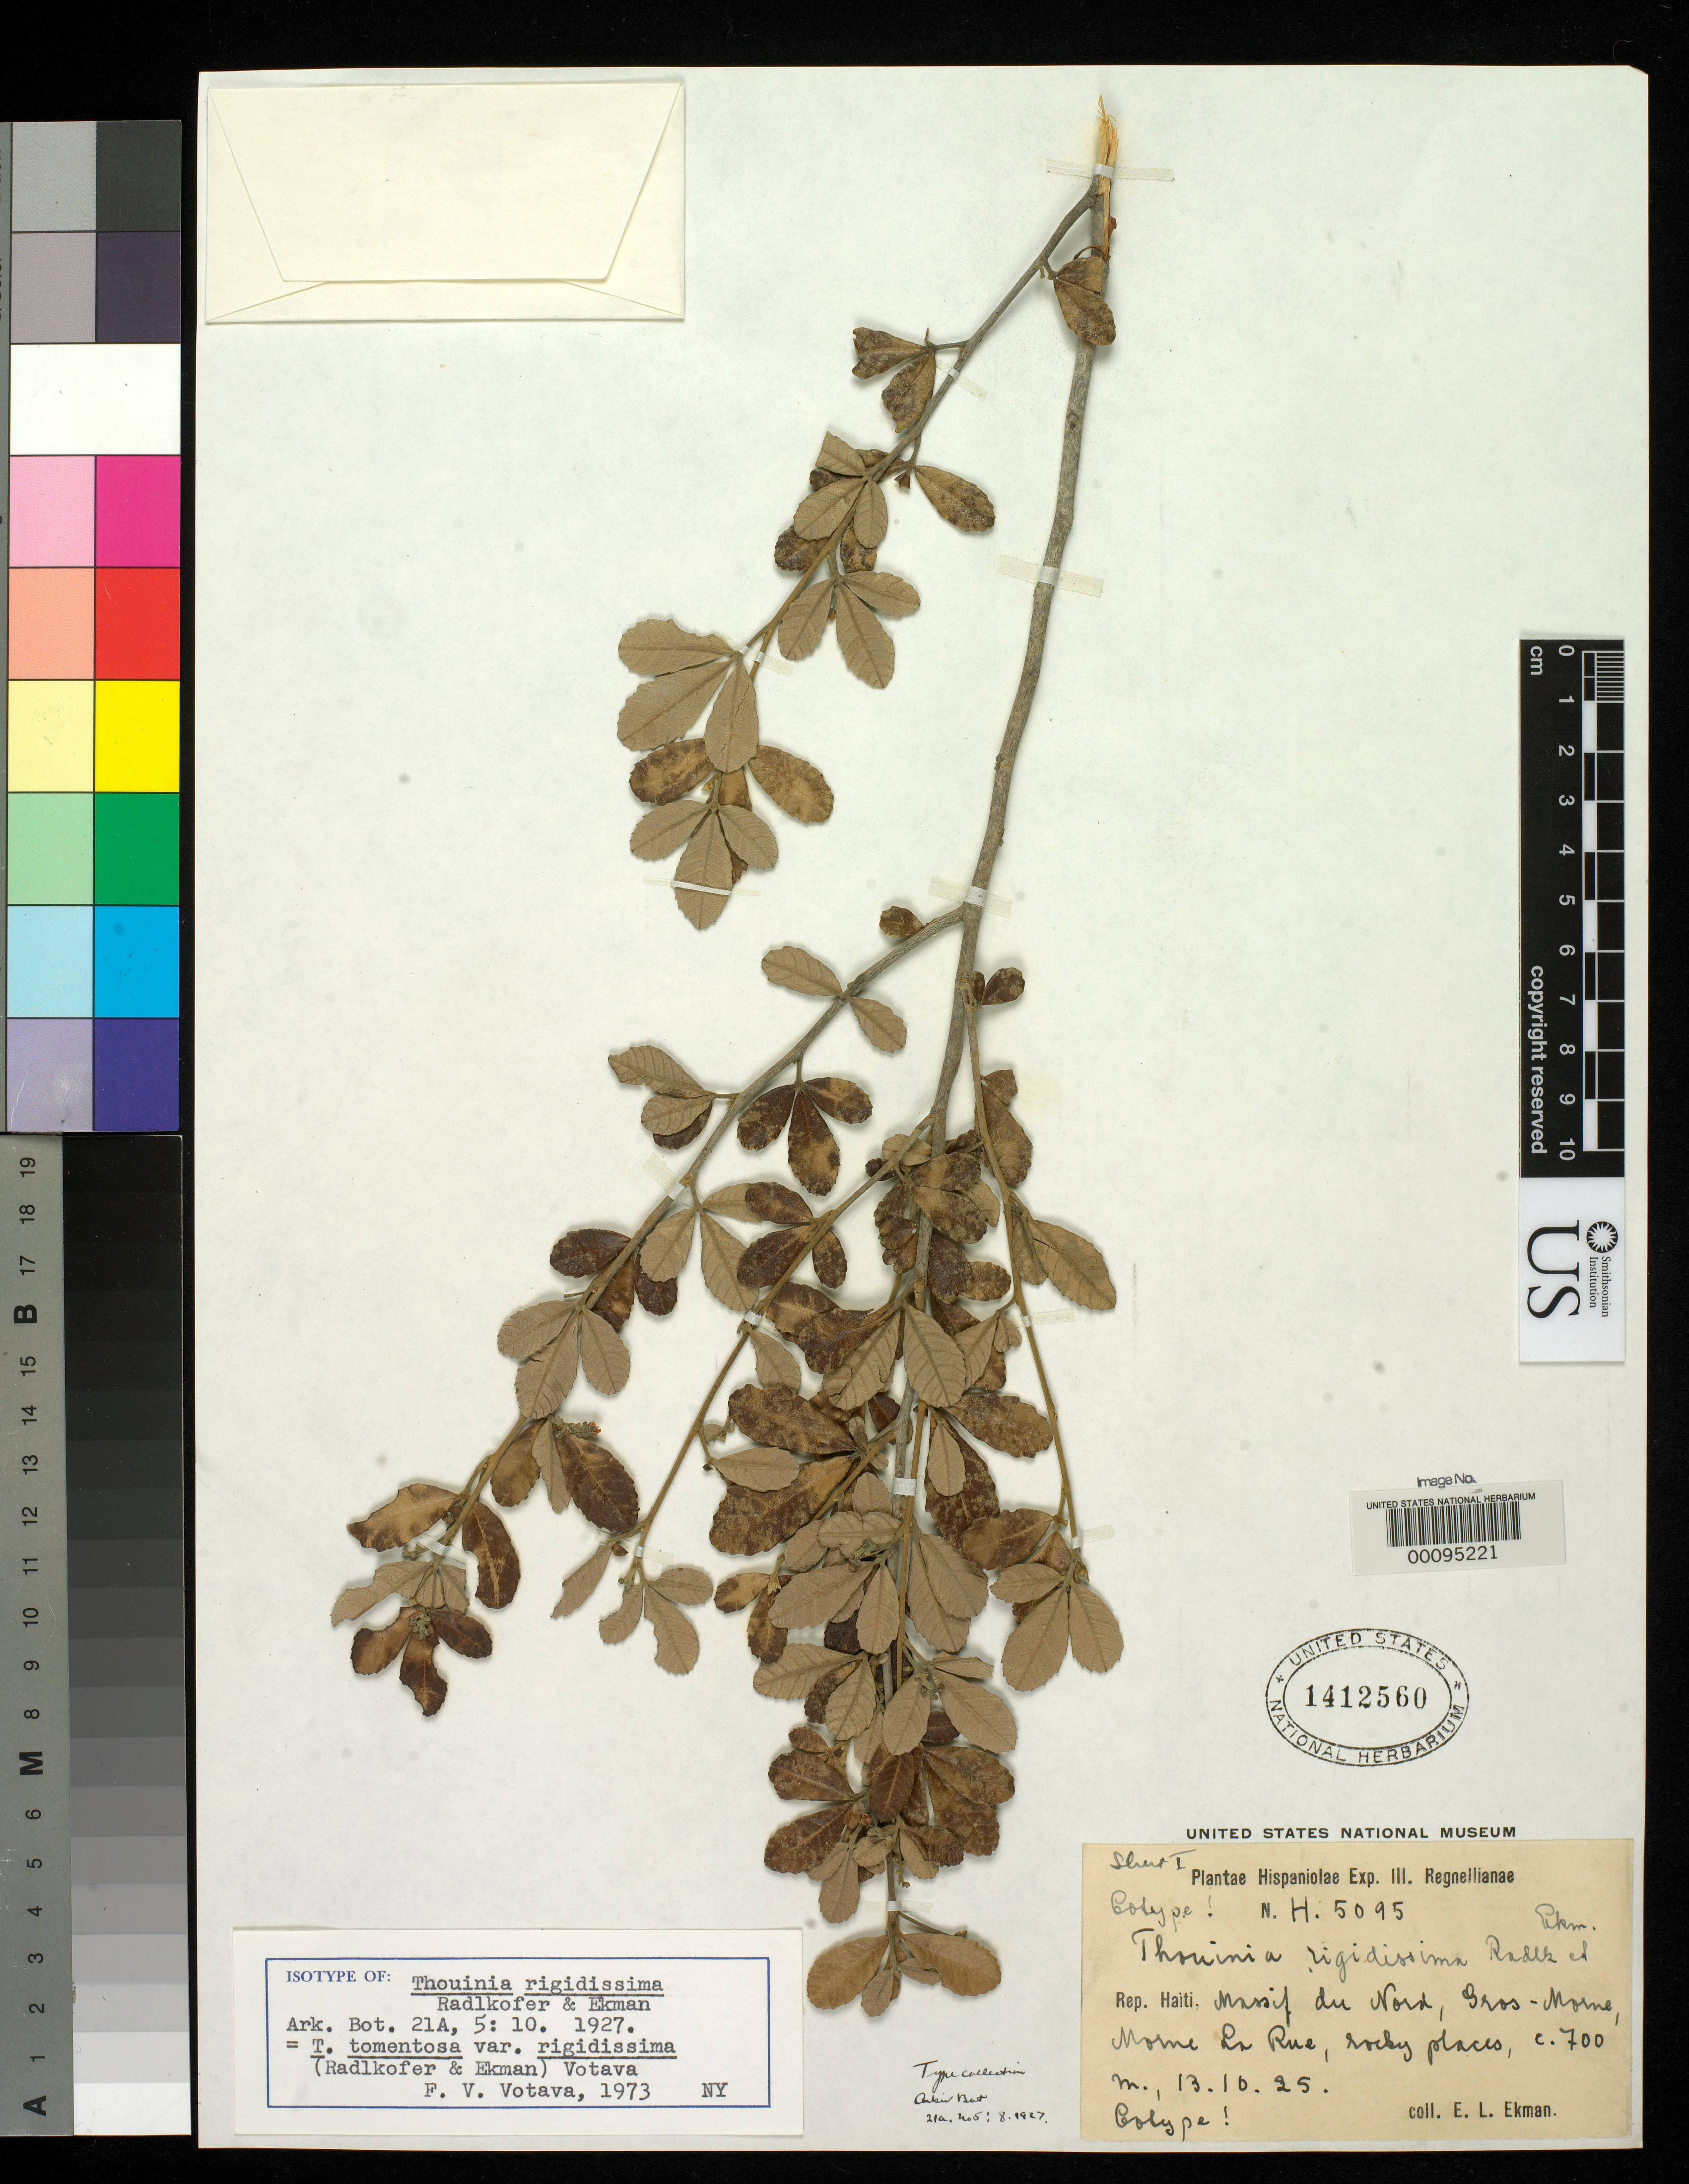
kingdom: Plantae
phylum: Tracheophyta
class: Magnoliopsida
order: Sapindales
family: Sapindaceae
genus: Thouinia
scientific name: Thouinia rigidissima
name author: Radlk. & Ekman ex Urb.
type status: Isotype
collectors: E. L. Ekman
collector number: H 5095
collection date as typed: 13 Oct 1925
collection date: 1925-10-13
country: Haiti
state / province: Artibonite / Nord-Ouest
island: Hispaniola Island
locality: Massif du Nord, Gros Morne, Morne La Rue.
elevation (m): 700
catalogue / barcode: US 1412560